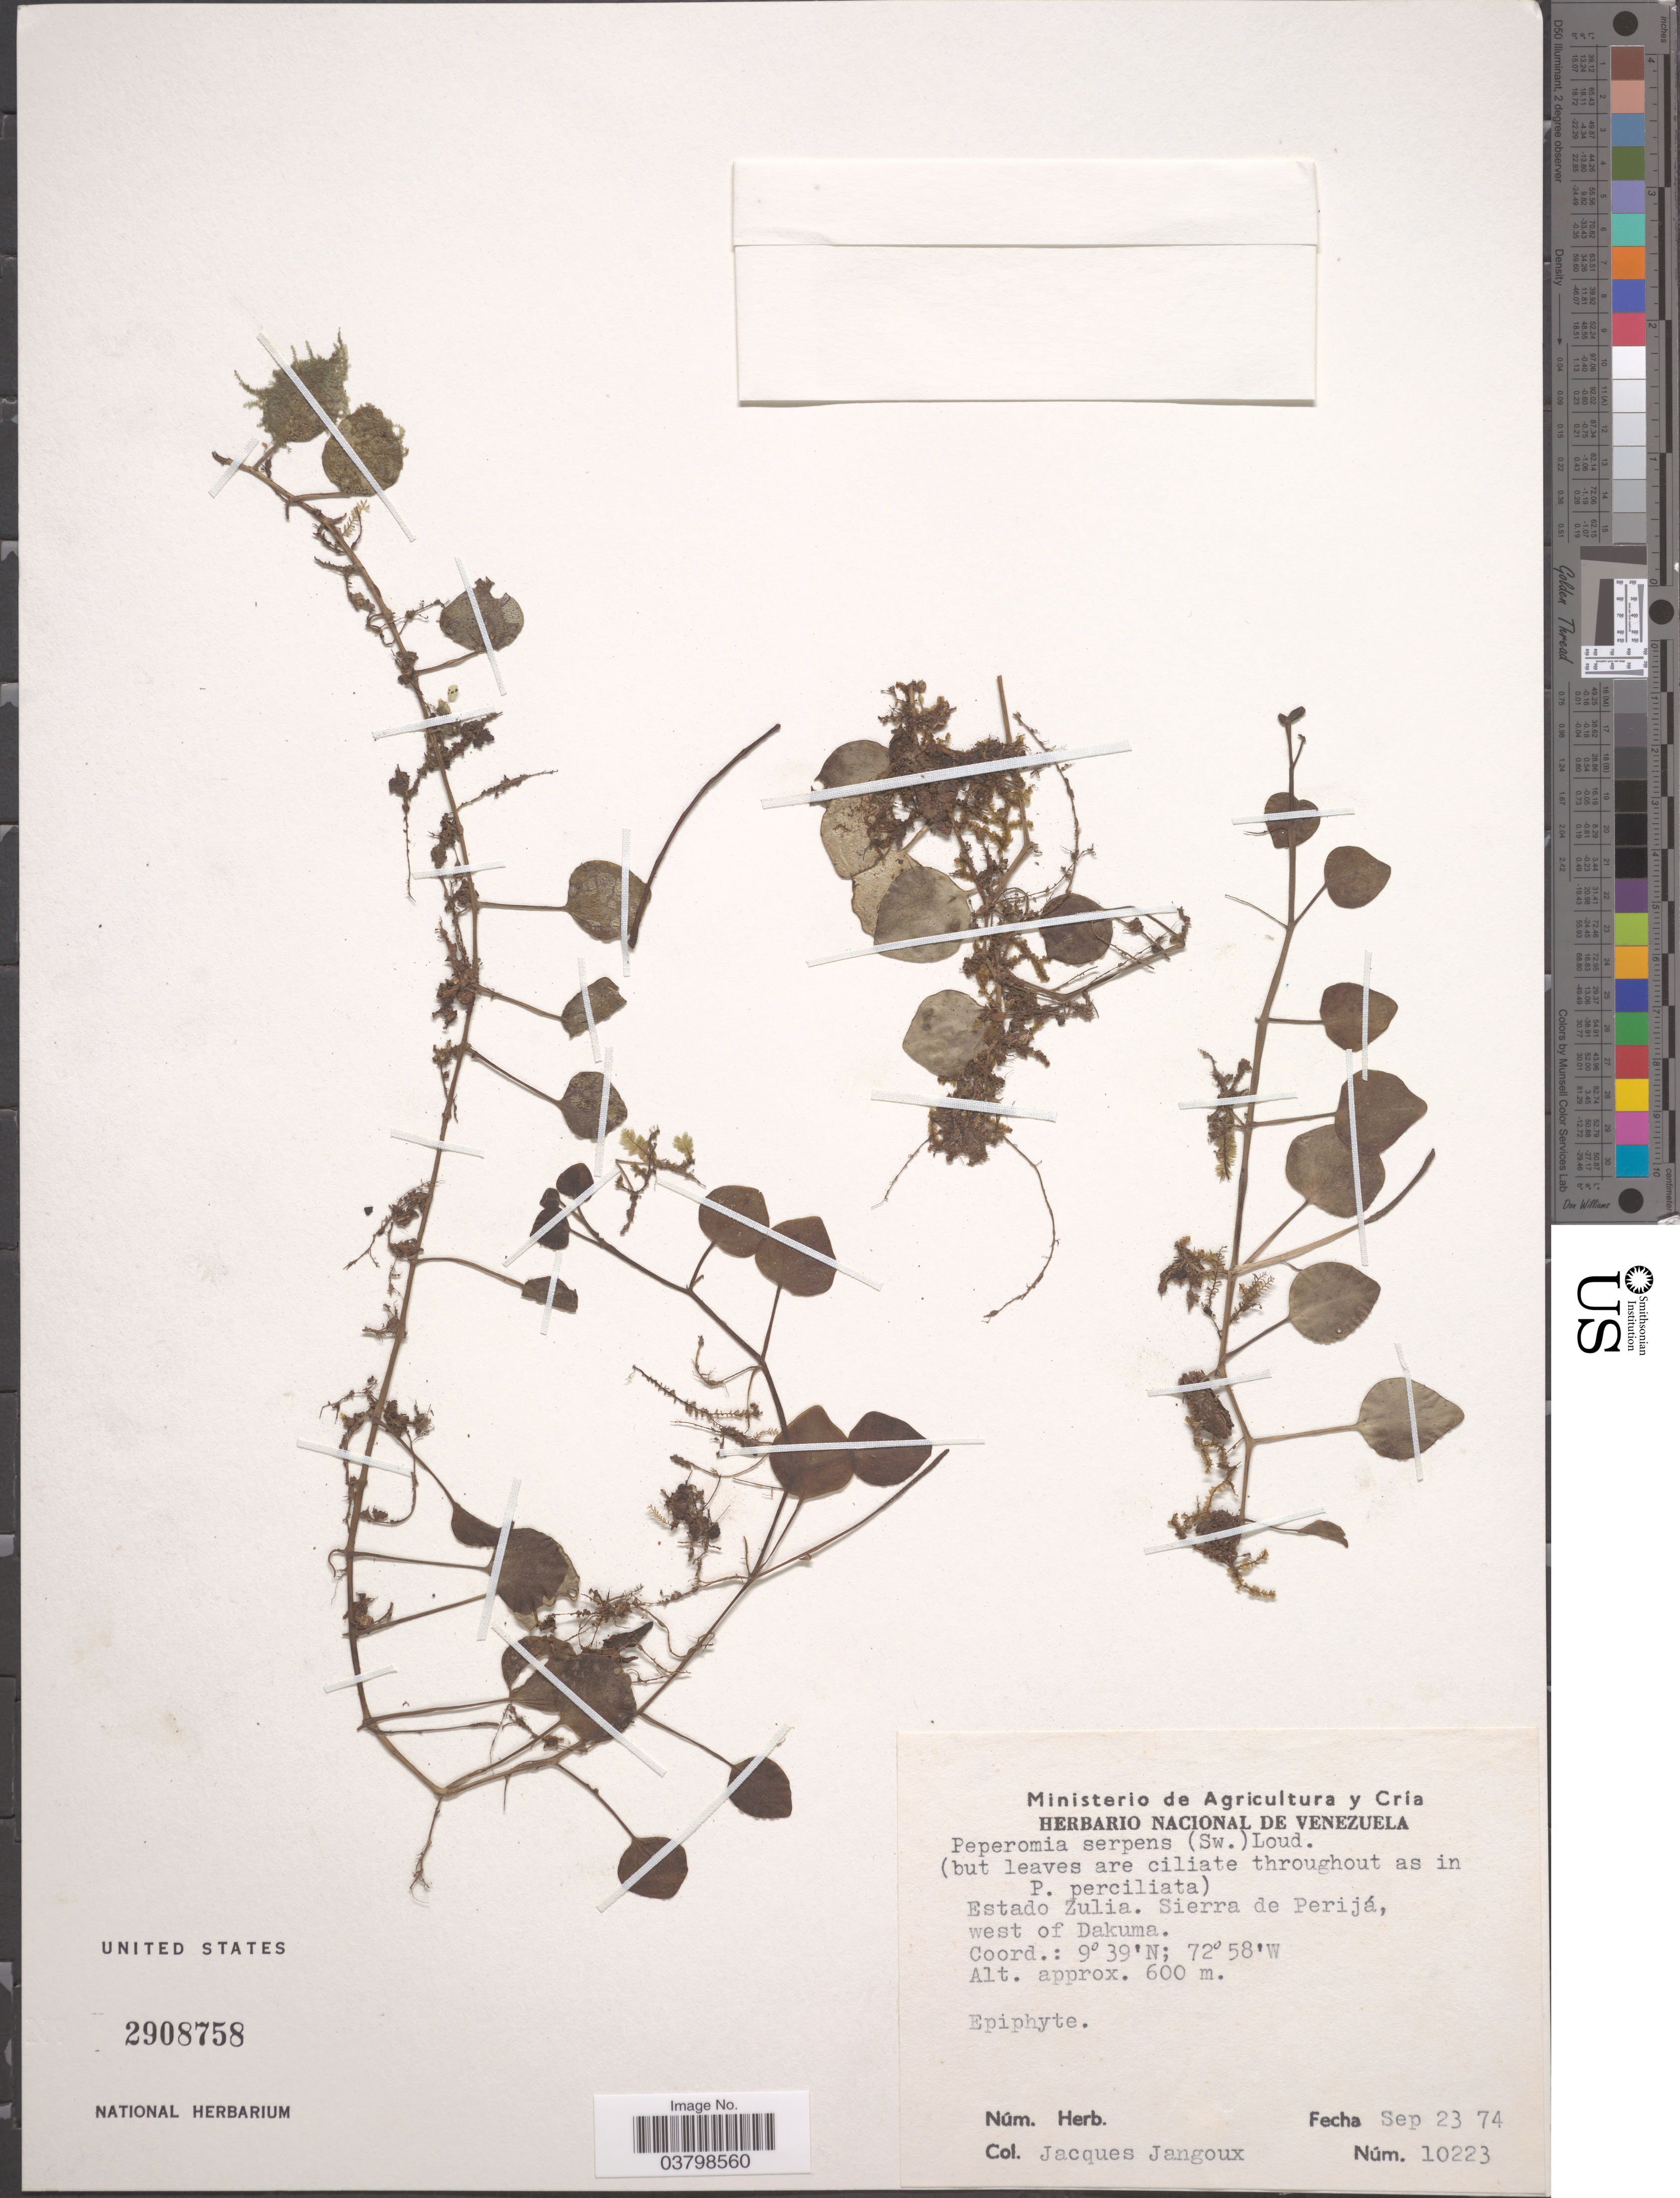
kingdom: Plantae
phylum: Tracheophyta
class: Magnoliopsida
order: Piperales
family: Piperaceae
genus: Peperomia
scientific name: Peperomia serpens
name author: (Sw.) Loudon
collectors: J. I. G. Janguox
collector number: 10223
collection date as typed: Transcribed d/m/y: 23/9/74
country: Venezuela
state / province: Zulia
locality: Sierra de Perijá, west of Dakuma.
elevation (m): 600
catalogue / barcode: US 2908758